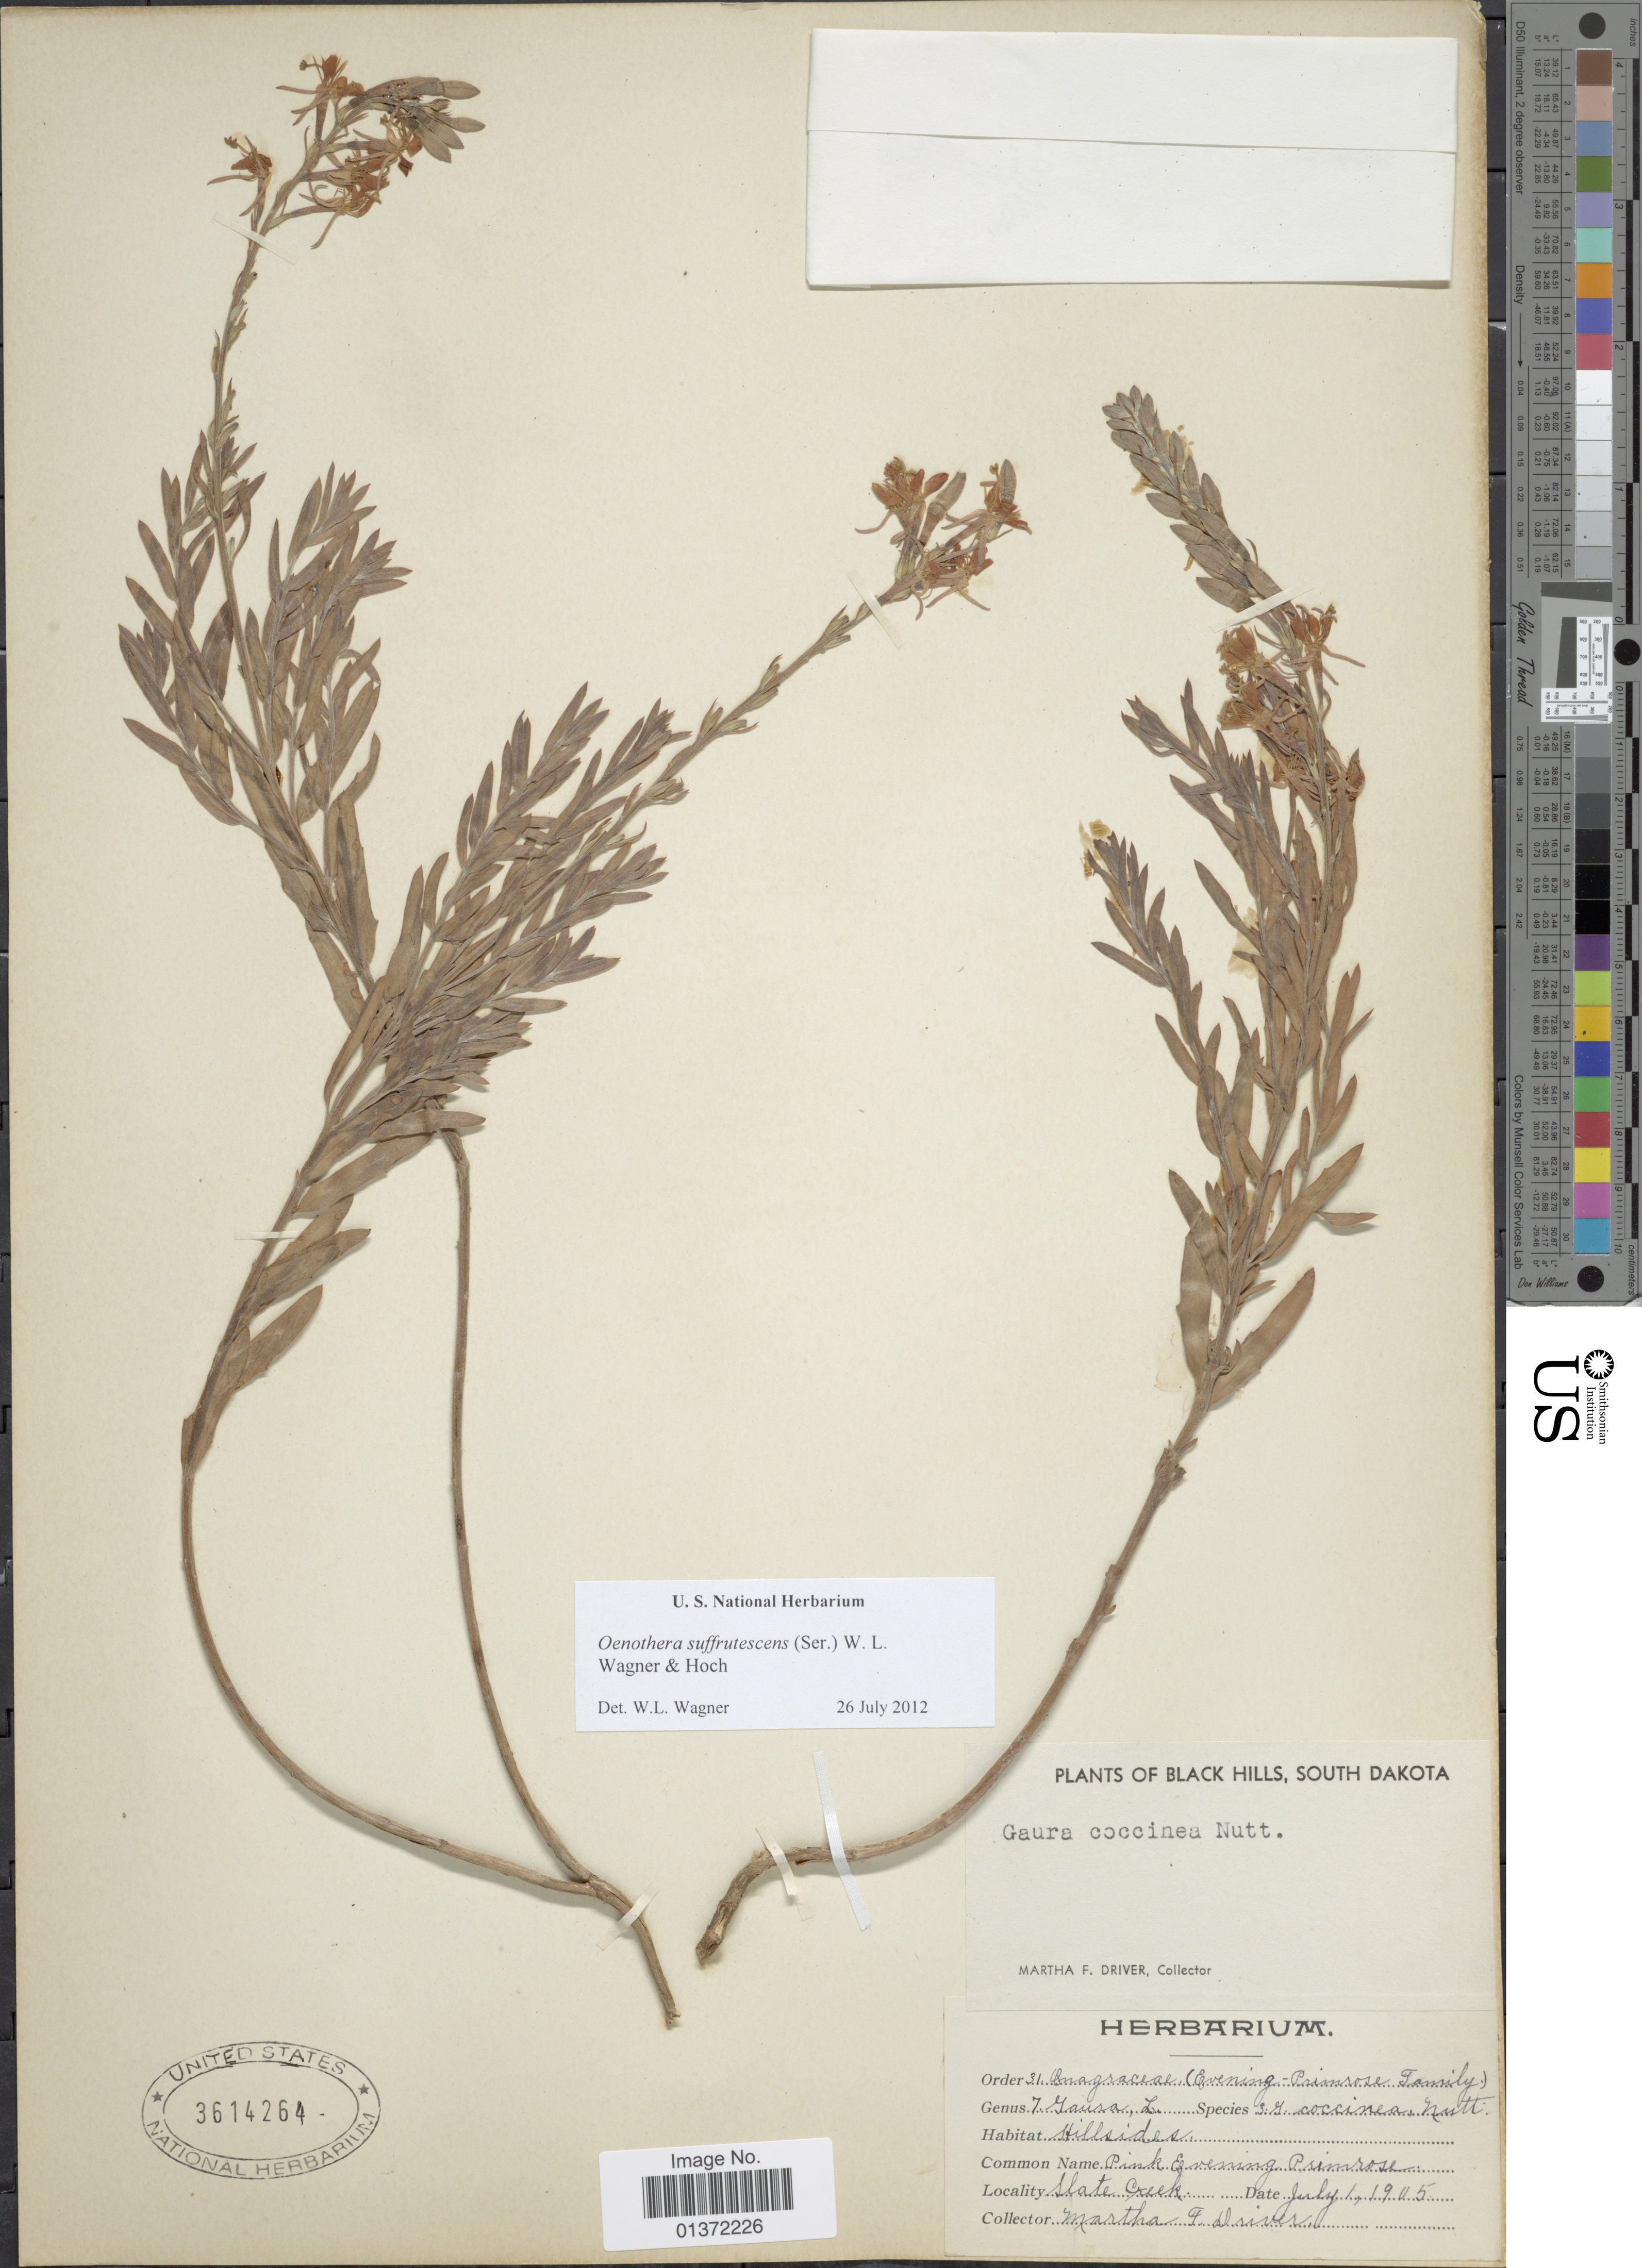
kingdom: Plantae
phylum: Tracheophyta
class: Magnoliopsida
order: Myrtales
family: Onagraceae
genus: Oenothera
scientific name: Oenothera suffrutescens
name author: (Ser.) W.L. Wagner & Hoch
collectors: M. Driver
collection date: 1905-07-01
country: United States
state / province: South Dakota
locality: Black Hills, Slate Creek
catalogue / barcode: US 3614264